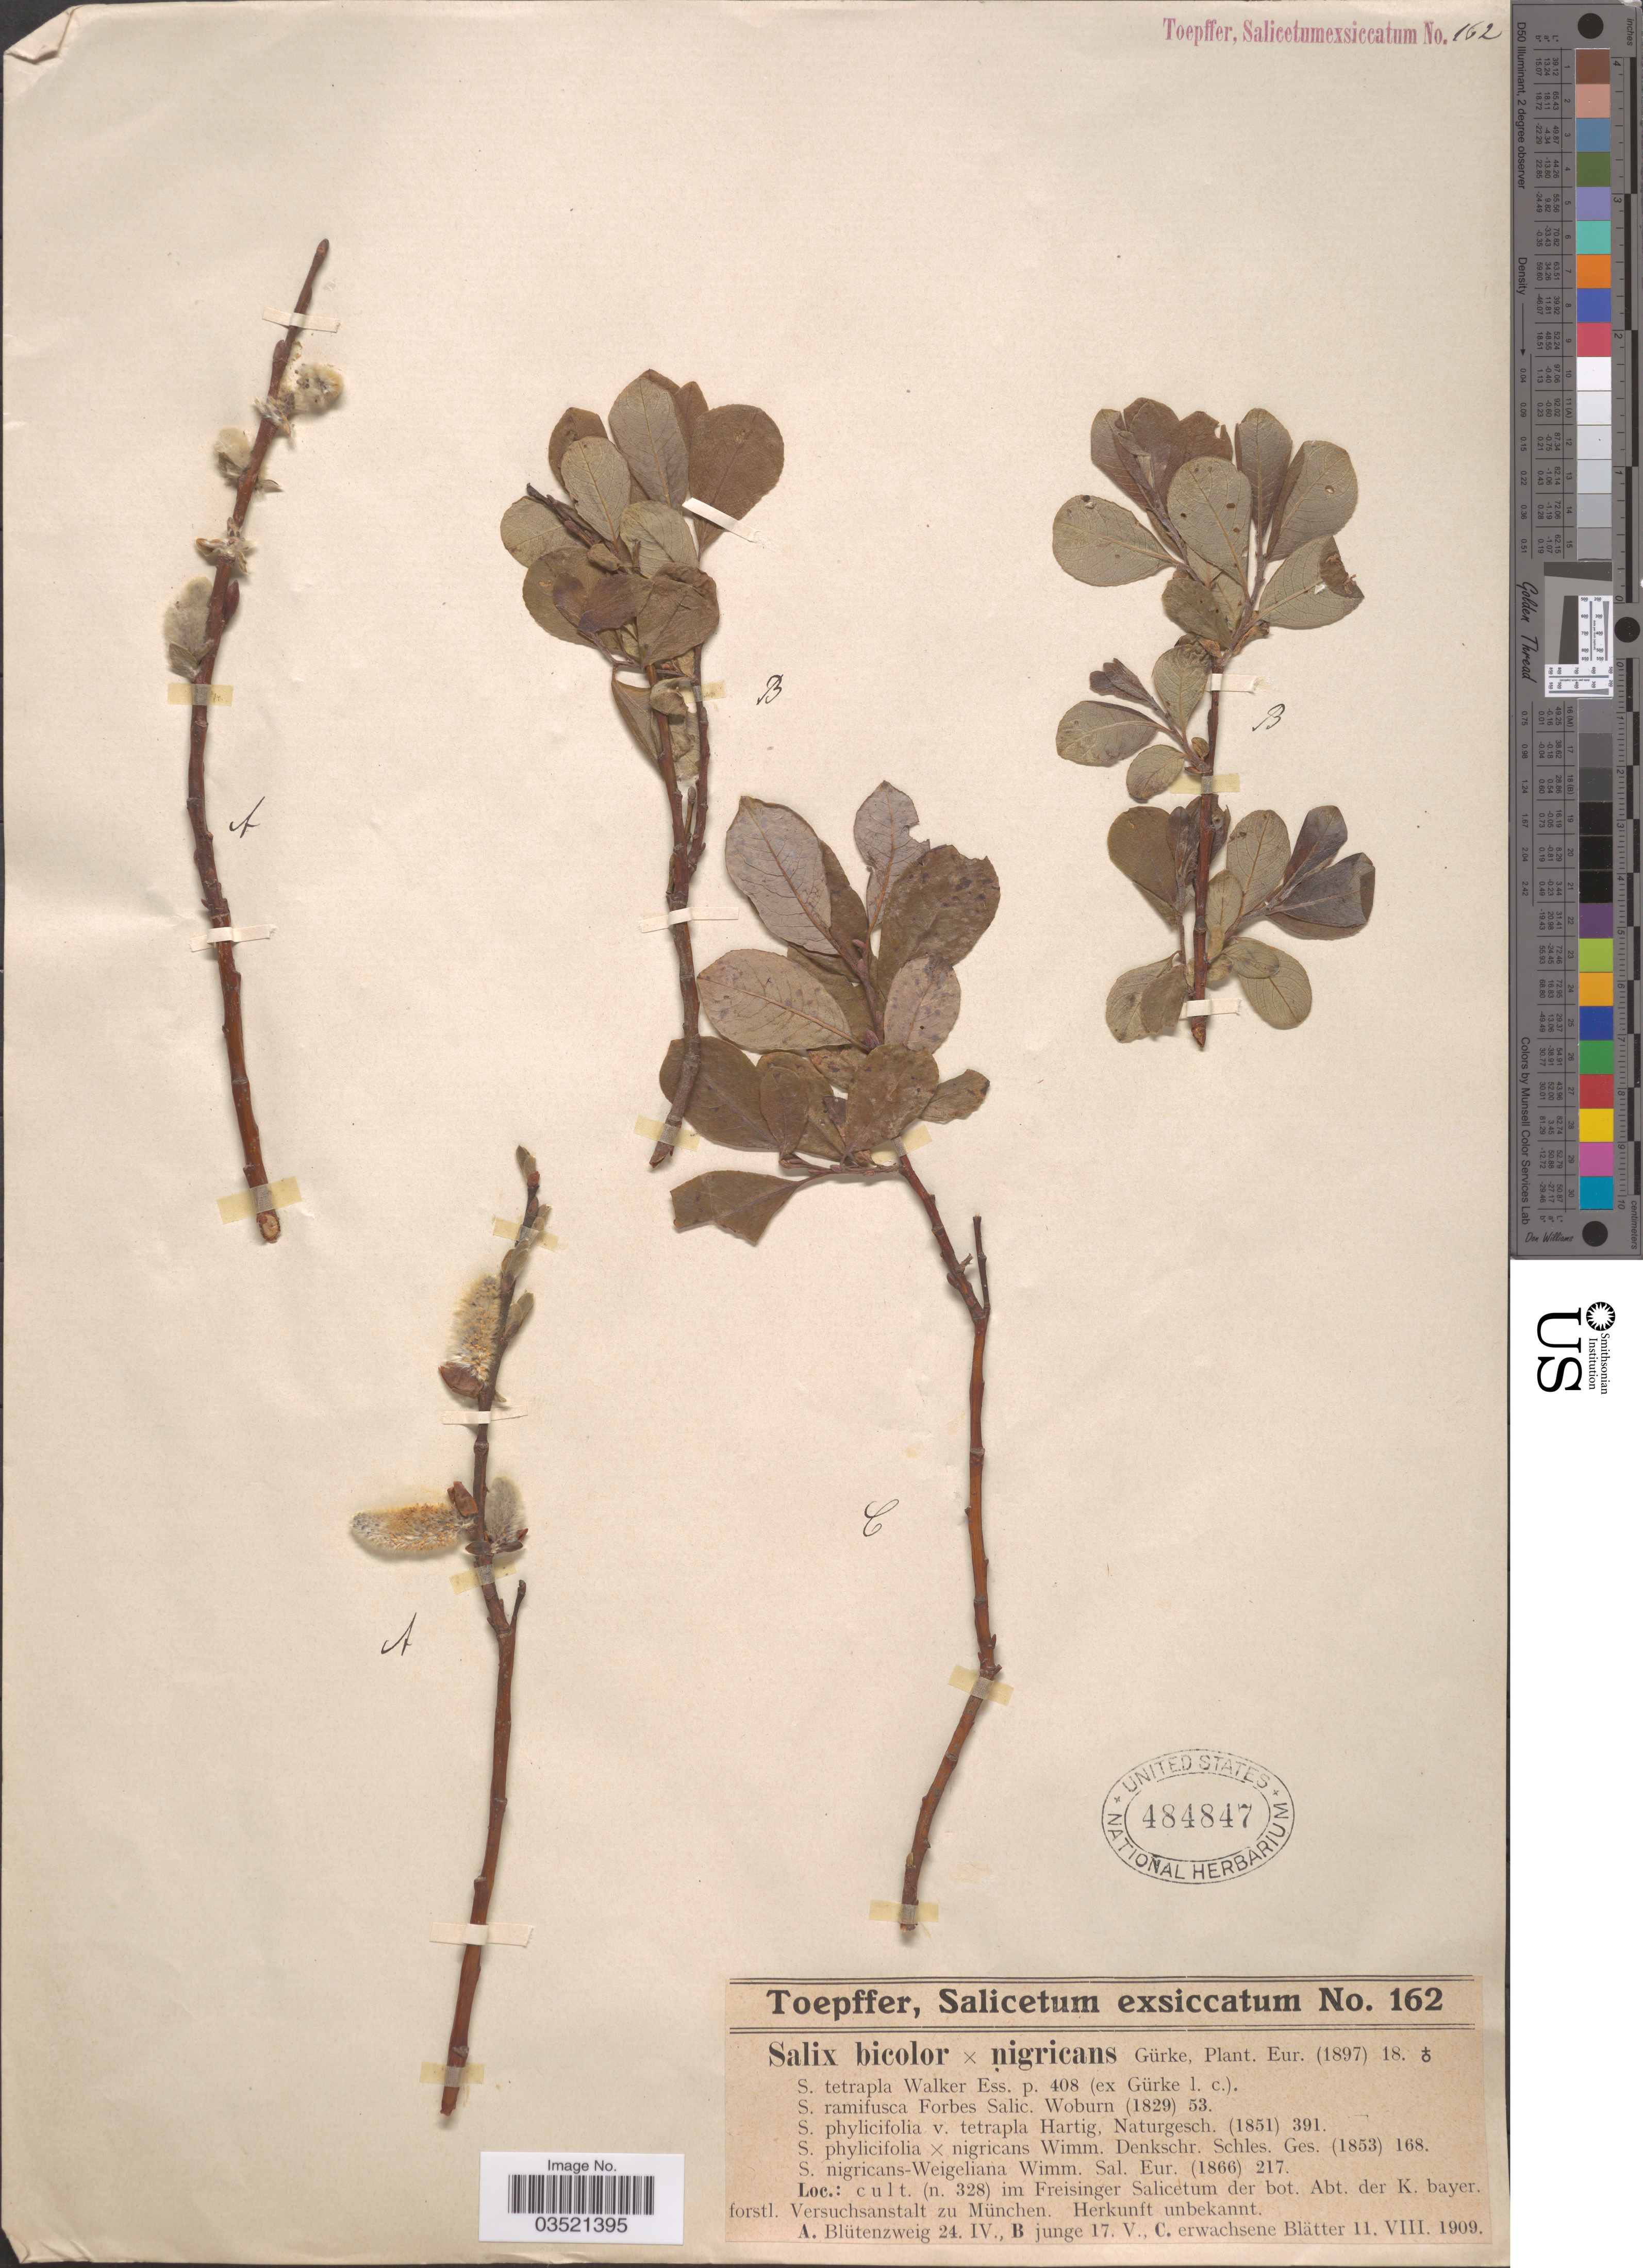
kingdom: Plantae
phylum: Tracheophyta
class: Magnoliopsida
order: Malpighiales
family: Salicaceae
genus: Salix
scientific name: Salix bicolor x S. nigricans Sm.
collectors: A. Toepffer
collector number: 162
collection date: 1909-04-24/1909-08-11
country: Germany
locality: Cult. (n. 328) im Freisinger Salicetum der bot. Abt. der K. bayer. forstl. Versuchsanstalt zu München.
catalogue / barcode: US 484847